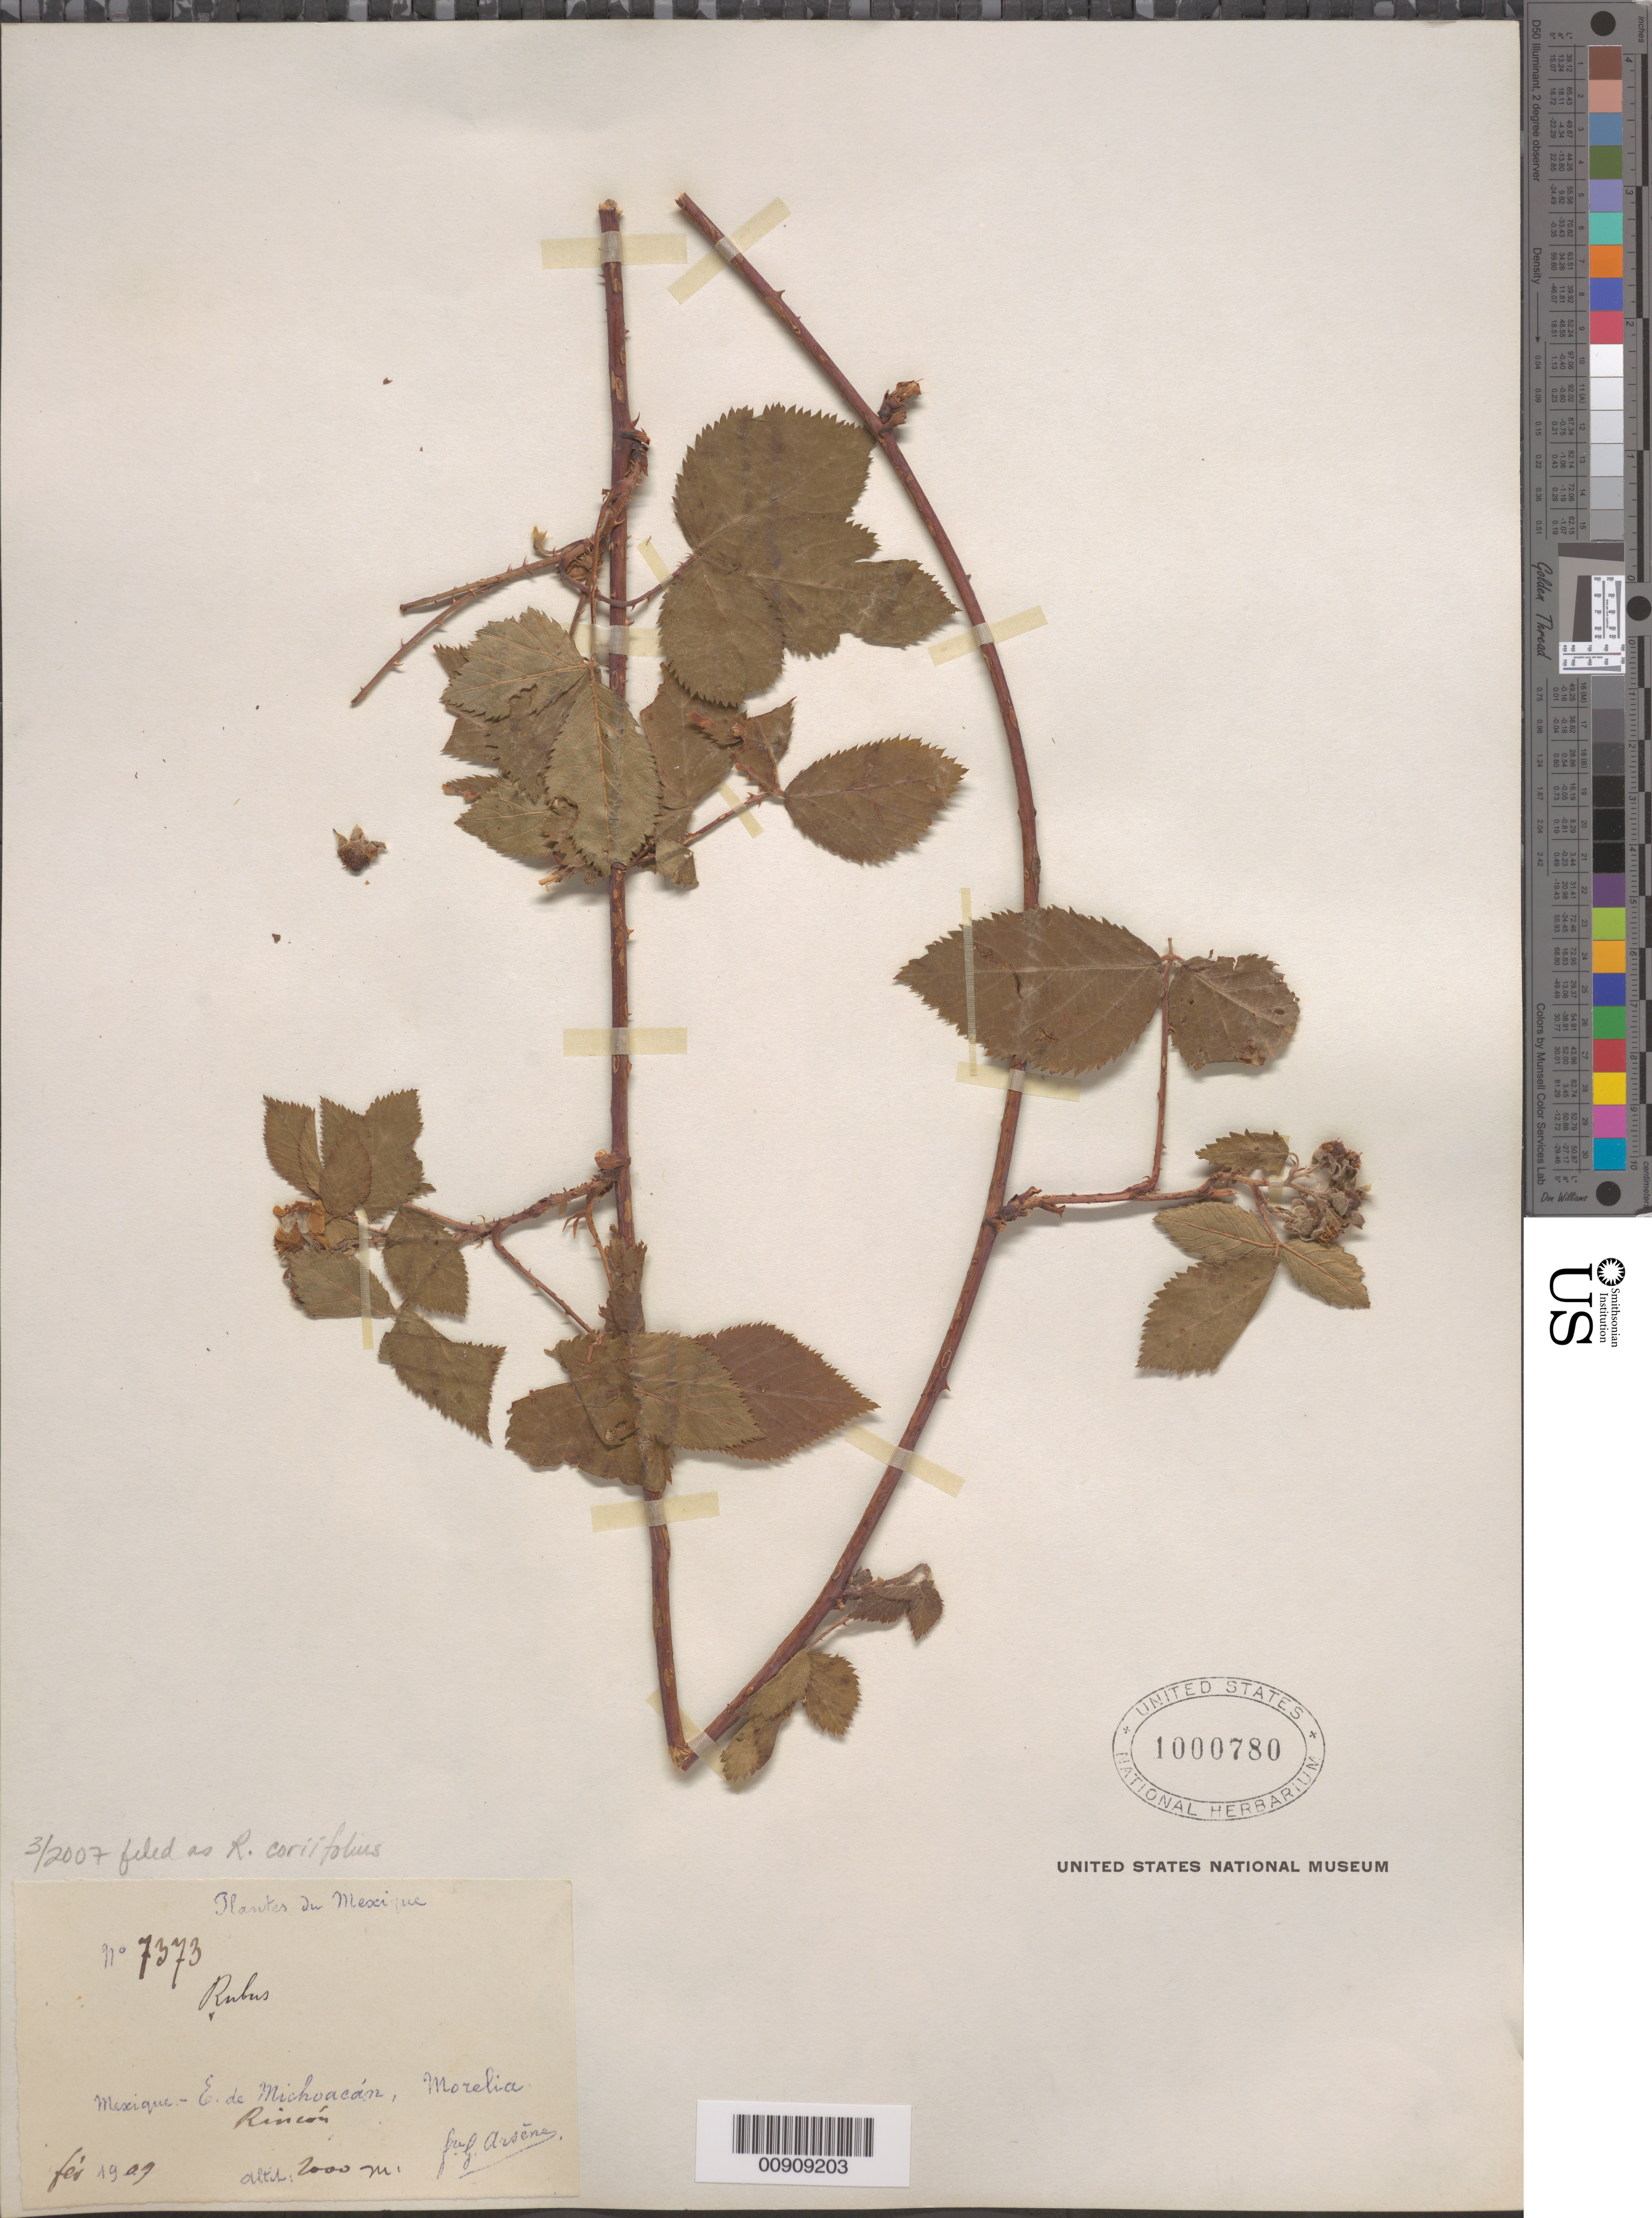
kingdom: Plantae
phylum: Tracheophyta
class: Magnoliopsida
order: Rosales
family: Rosaceae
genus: Rubus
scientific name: Rubus coriifolius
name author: Liebm.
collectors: Bro. G. Arsène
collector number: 7373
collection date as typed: Feb 1909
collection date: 1909-02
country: Mexico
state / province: Michoacán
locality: E. de Michoacán, Morelia, Rincón.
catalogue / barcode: US 1000780